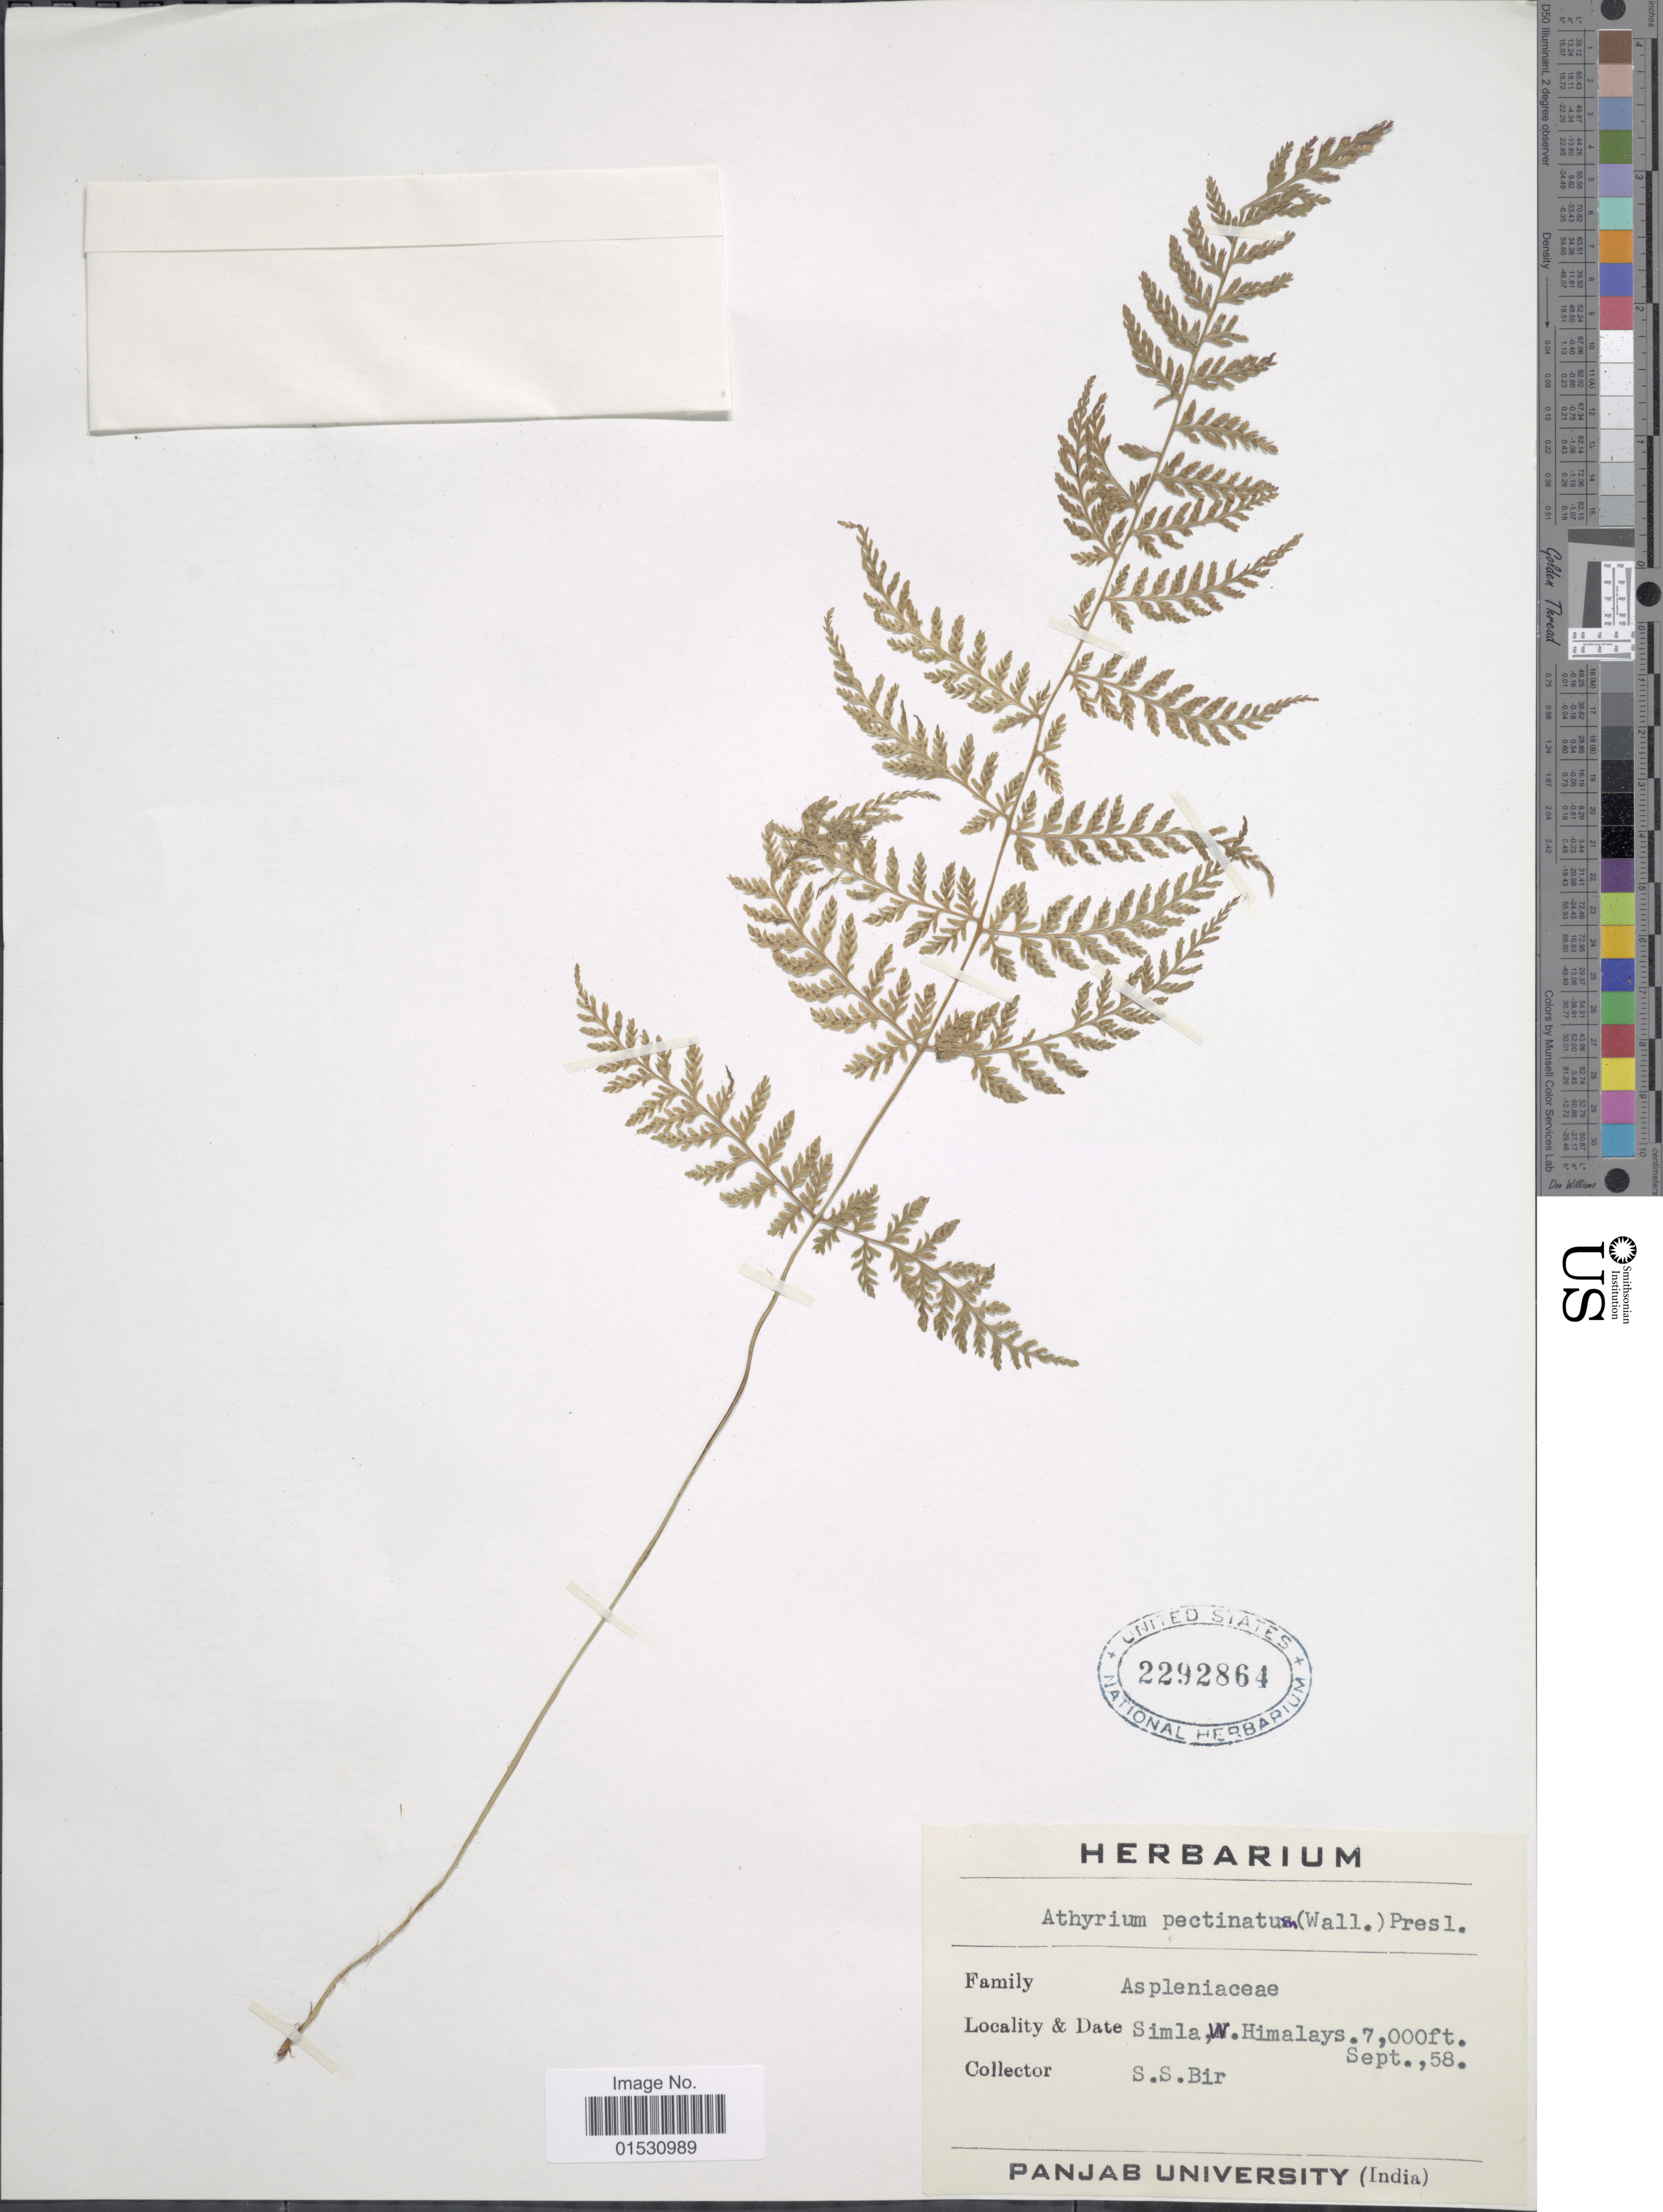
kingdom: Plantae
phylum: Tracheophyta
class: Polypodiopsida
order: Polypodiales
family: Athyriaceae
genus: Athyrium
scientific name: Athyrium pectinatum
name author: (Wall. ex C. Hope) C. Presl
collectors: S. S. Bir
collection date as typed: Transcribed d/m/y: /9/58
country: India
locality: Simla, W. Himalayas.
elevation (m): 2134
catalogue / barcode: US 2292864